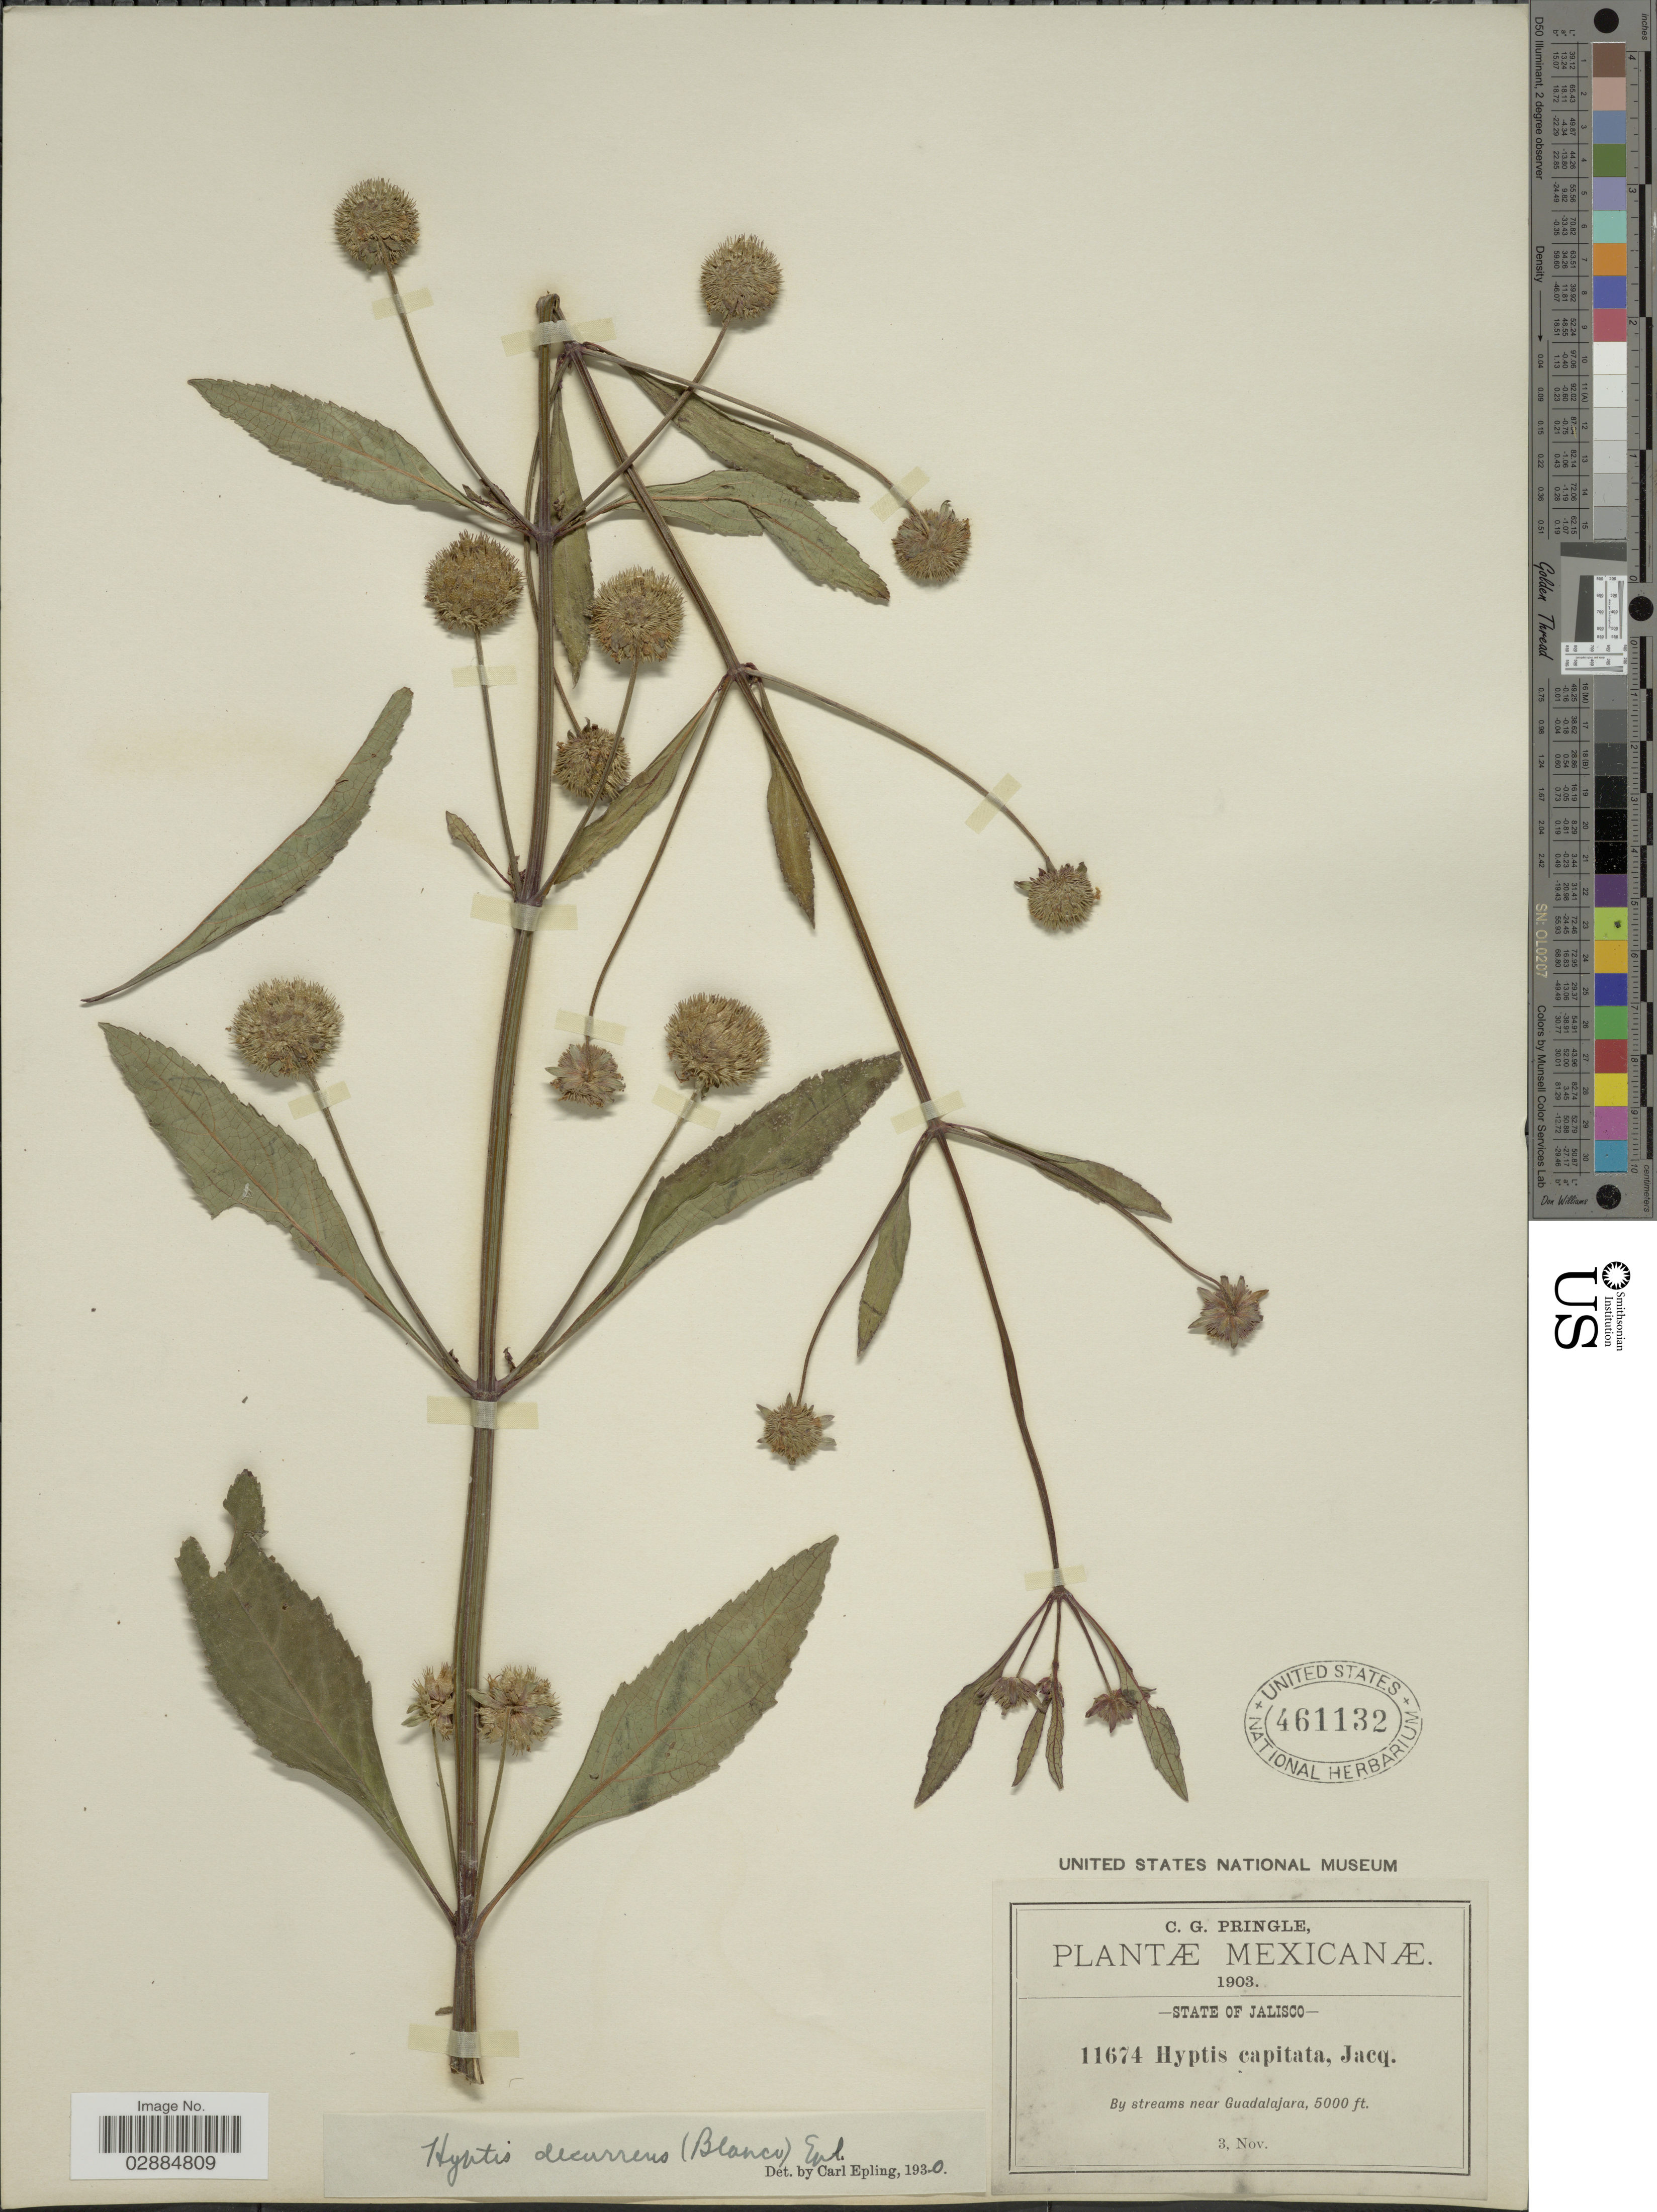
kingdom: Plantae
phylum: Tracheophyta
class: Magnoliopsida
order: Lamiales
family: Lamiaceae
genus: Hyptis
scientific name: Hyptis capitata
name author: Jacq.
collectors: C. G. Pringle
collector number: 11674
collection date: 1903-11-03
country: Mexico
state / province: Jalisco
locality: By streams near Guadalajara.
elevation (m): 1524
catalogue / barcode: US 461132